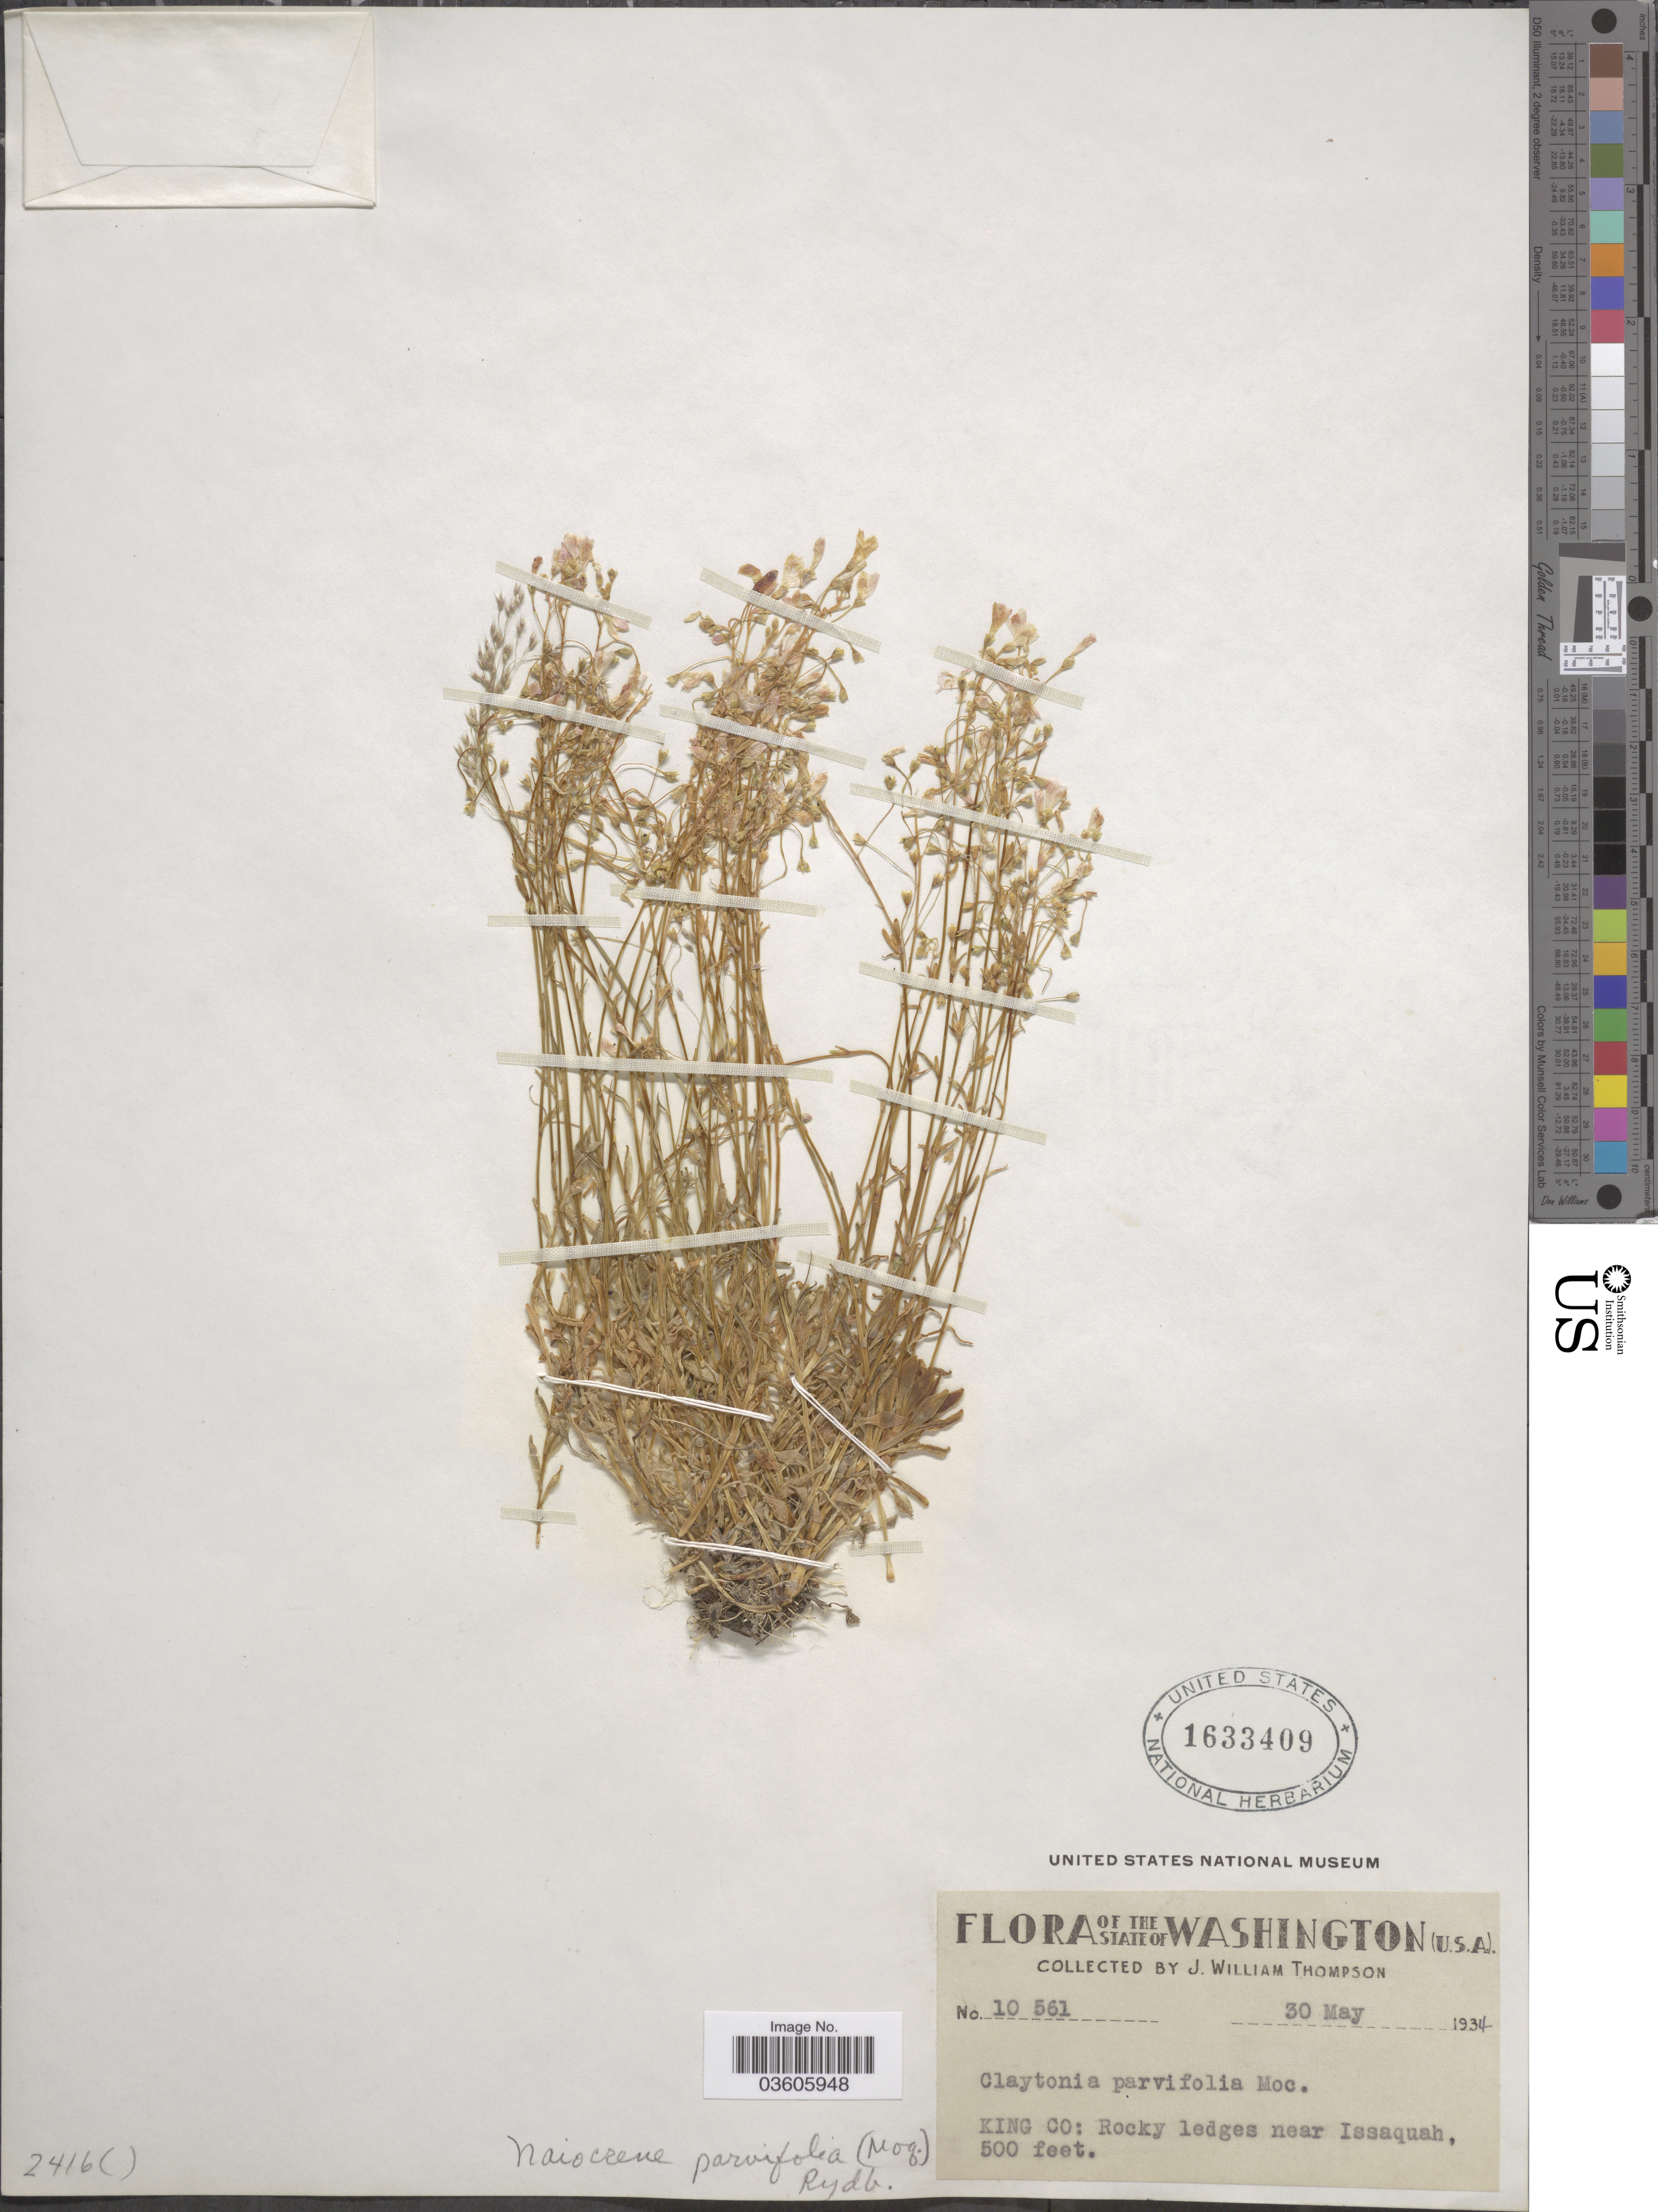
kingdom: Plantae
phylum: Tracheophyta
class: Magnoliopsida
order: Caryophyllales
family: Montiaceae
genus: Montia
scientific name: Montia parvifolia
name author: (Moc. ex DC.) Greene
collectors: J. W. Thompson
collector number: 10561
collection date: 1934-05-30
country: United States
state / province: Washington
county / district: King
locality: King Co: Rocky ledges near Issaquah.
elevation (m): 152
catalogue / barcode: US 1633409